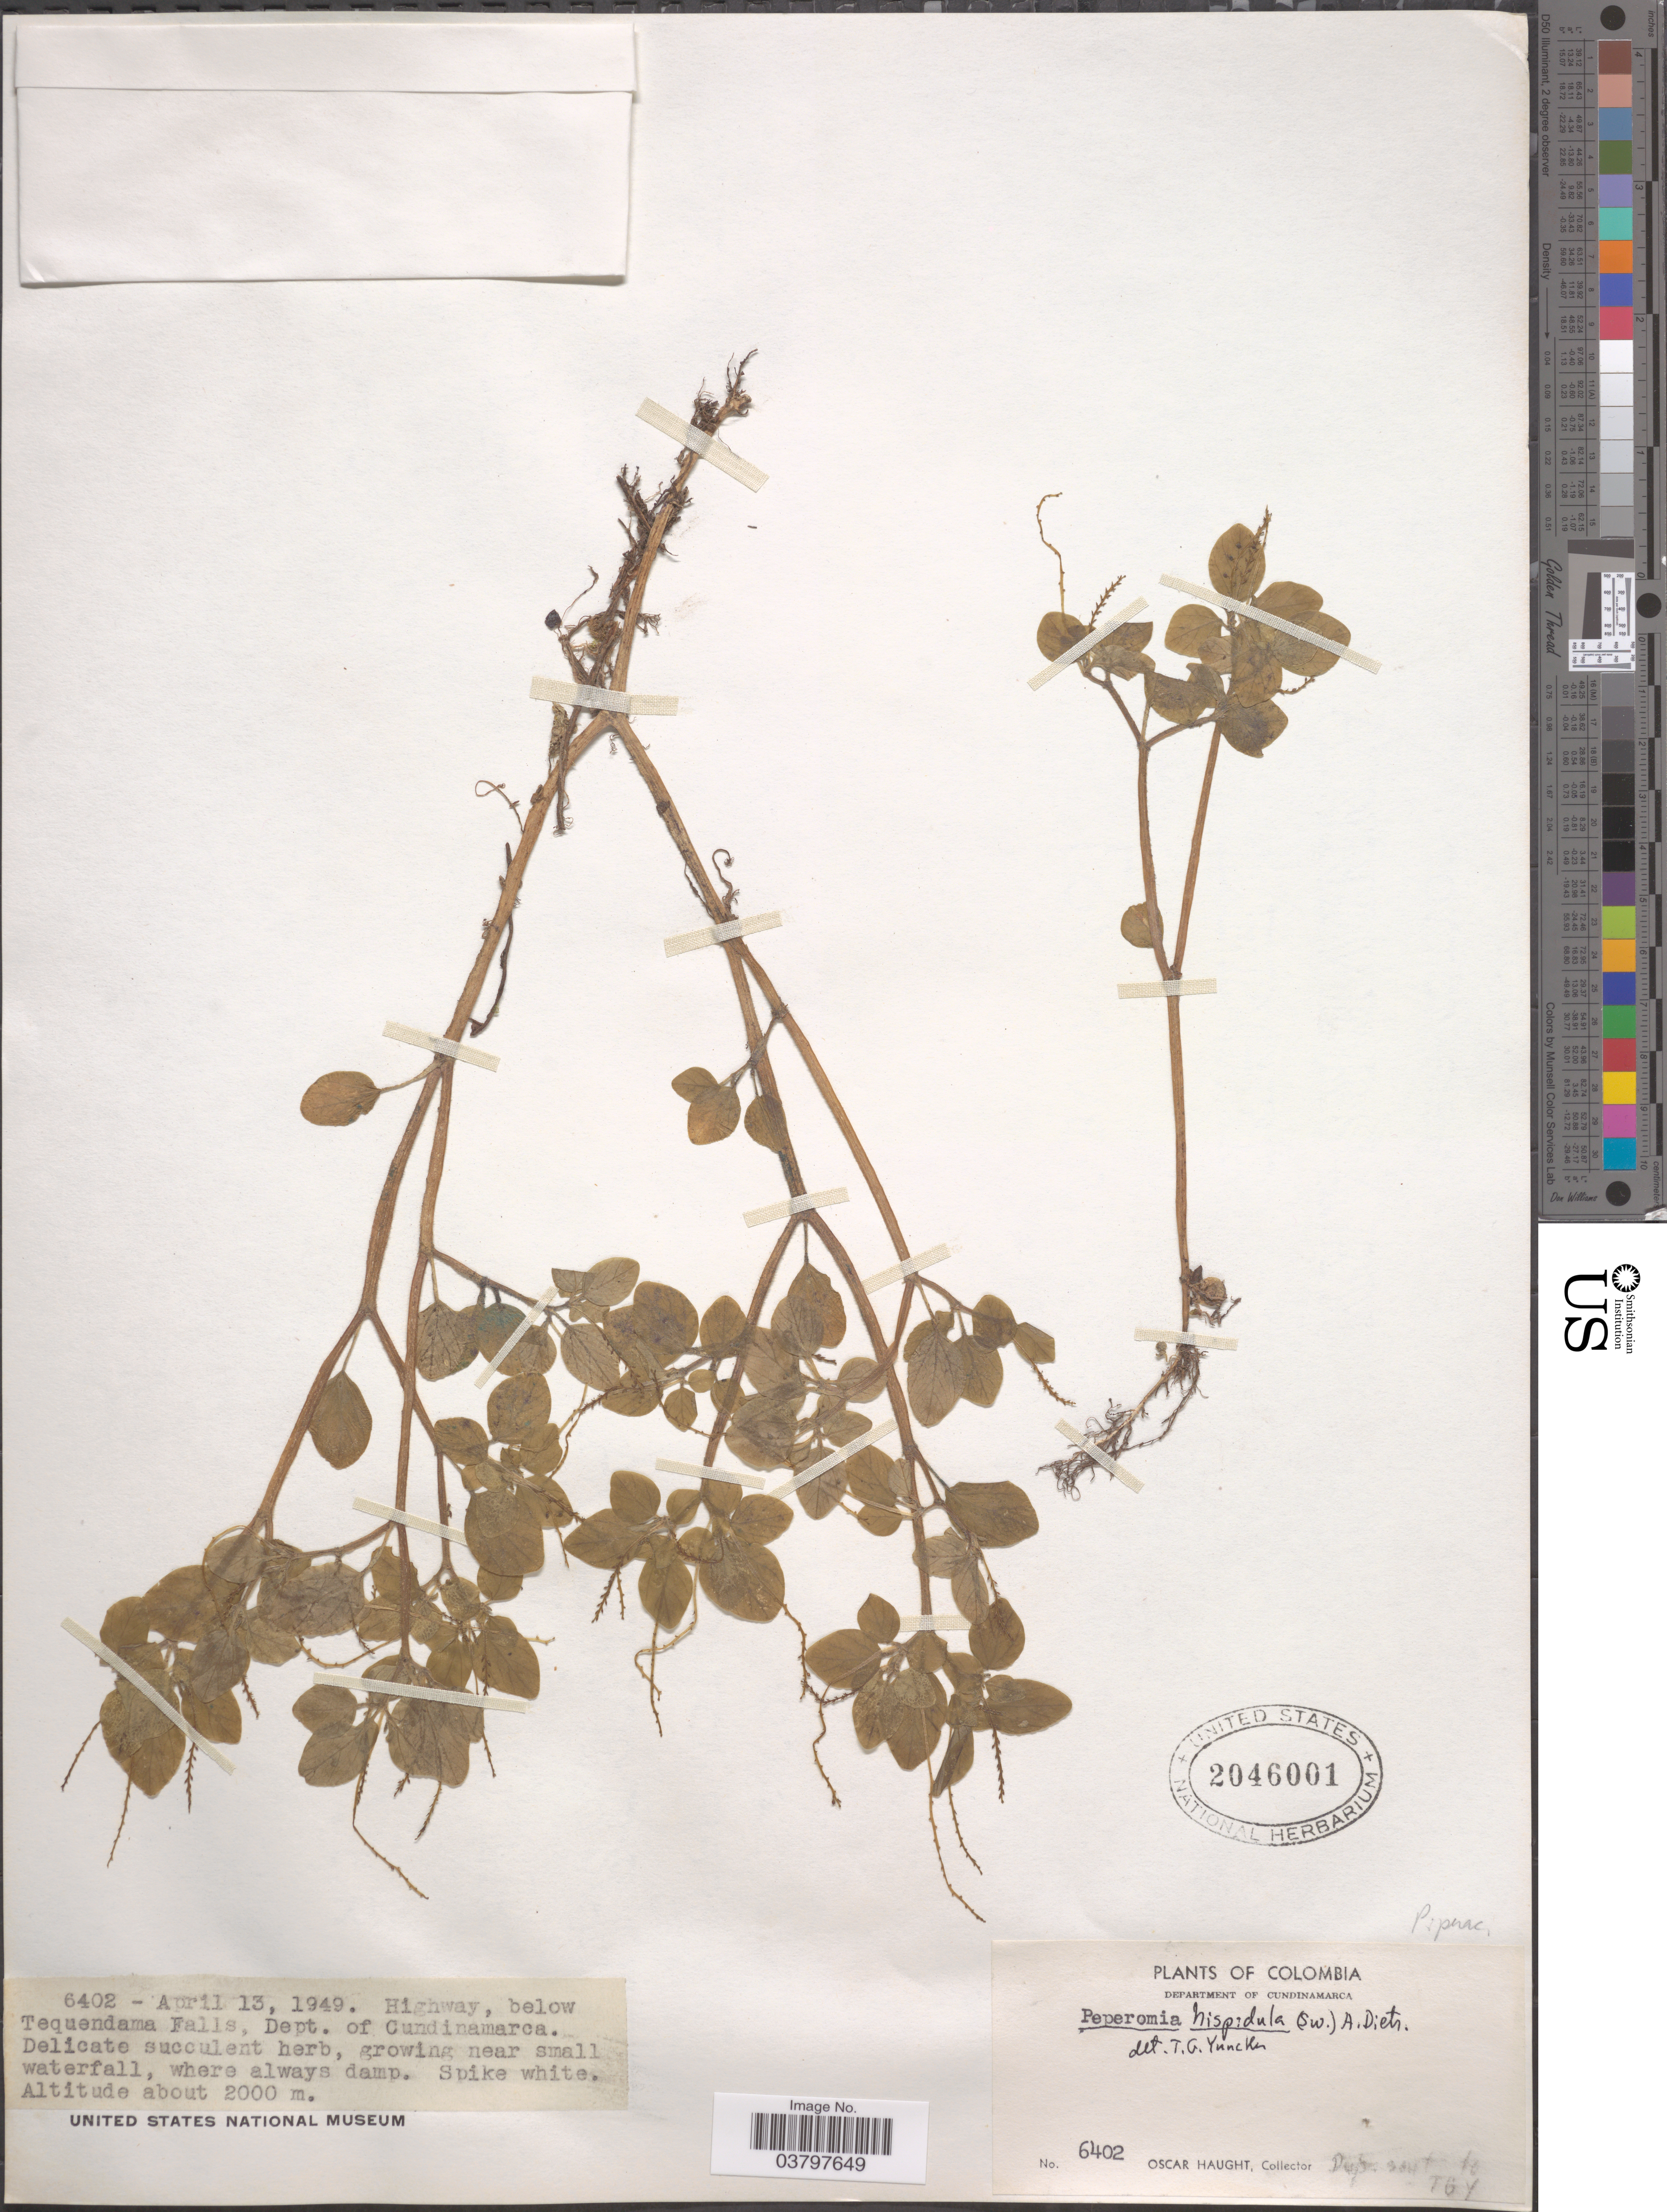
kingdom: Plantae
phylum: Tracheophyta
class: Magnoliopsida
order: Piperales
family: Piperaceae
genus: Peperomia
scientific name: Peperomia hispidula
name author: (Sw.) A. Dietr.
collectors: O. L. Haught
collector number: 6402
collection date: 1949-04-13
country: Colombia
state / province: Cundinamarca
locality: Department of Cundinamarca. Highway, below Tequendama Falls, Dept. of Cundinamarca.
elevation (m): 2000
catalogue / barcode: US 2046001